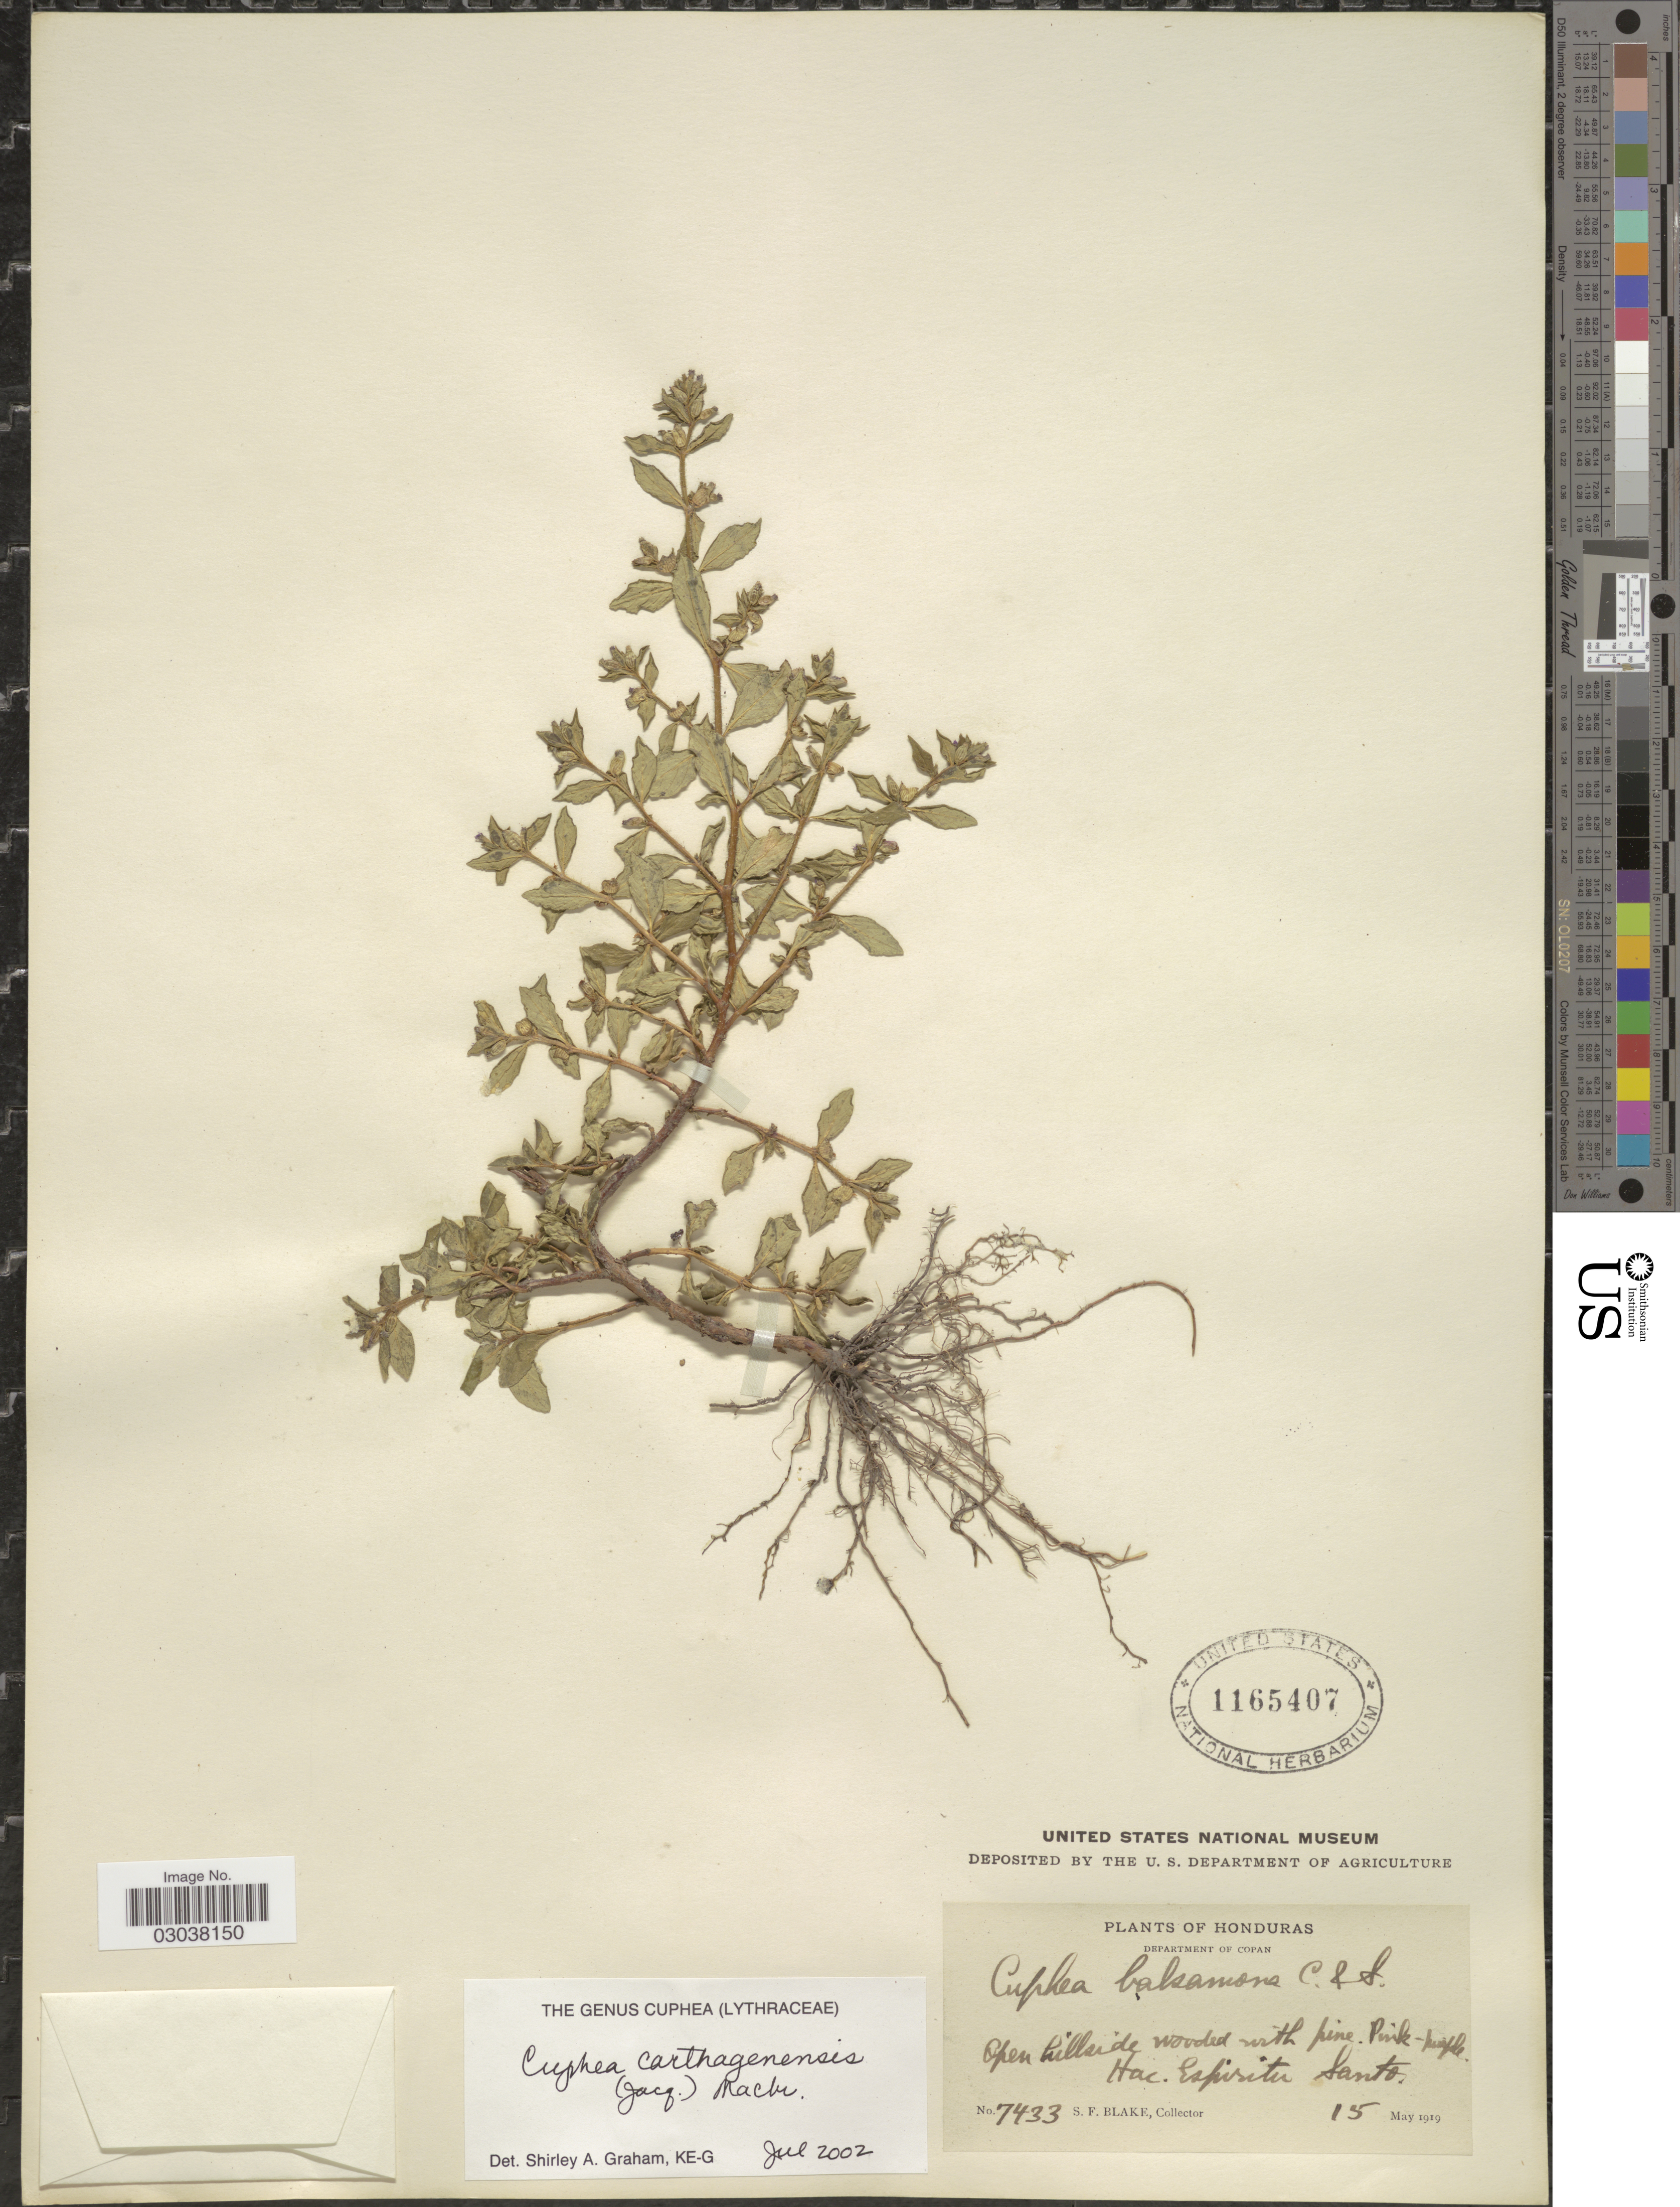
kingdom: Plantae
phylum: Tracheophyta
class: Magnoliopsida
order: Myrtales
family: Lythraceae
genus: Cuphea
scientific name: Cuphea carthagenensis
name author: (Jacq.) J.F. Macbr.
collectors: S. Blake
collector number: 7433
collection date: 1919-05-15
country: Honduras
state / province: Copán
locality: Department of Copan. Hac. Espiritu Santo.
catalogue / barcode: US 1165407